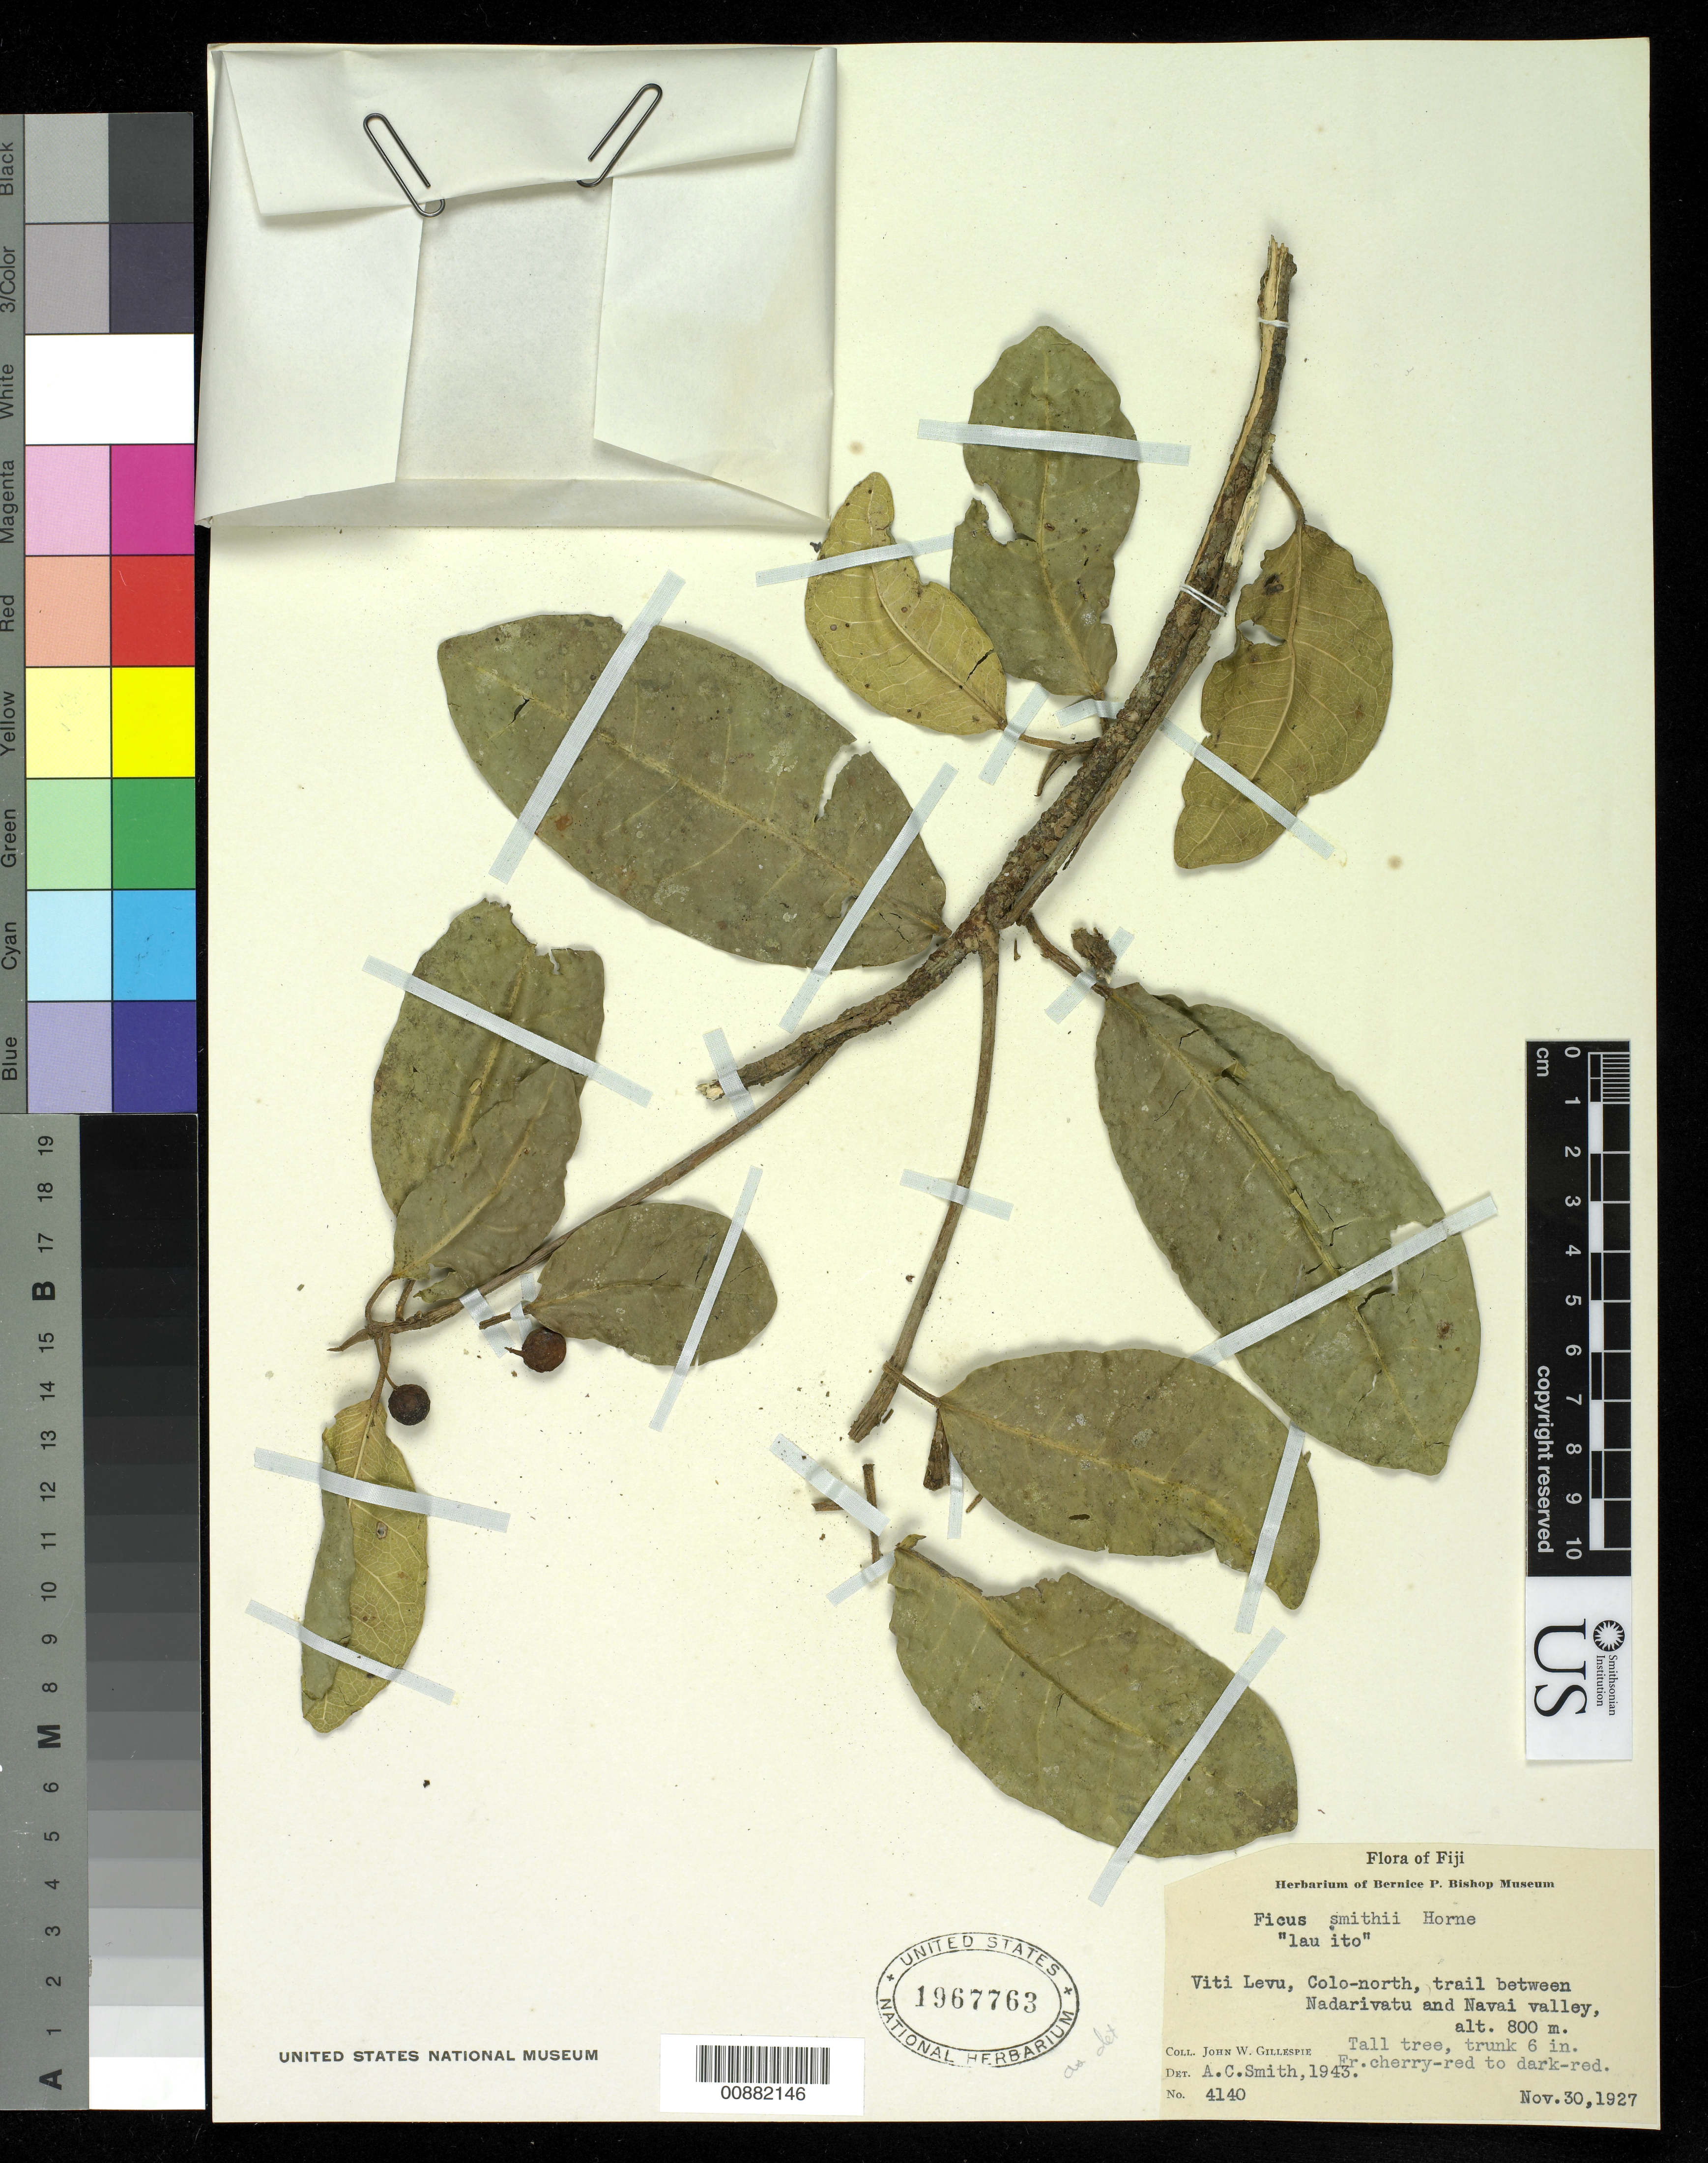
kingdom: Plantae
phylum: Tracheophyta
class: Magnoliopsida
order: Rosales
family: Moraceae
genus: Ficus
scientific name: Ficus smithii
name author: Horne ex Baker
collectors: J. W. Gillespie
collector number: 4140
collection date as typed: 30 Nov 1927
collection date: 1927-11-30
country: Fiji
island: Viti Levu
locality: Colo-north, train between Nadarivatu and Navai valley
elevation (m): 800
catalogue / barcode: US 1967763